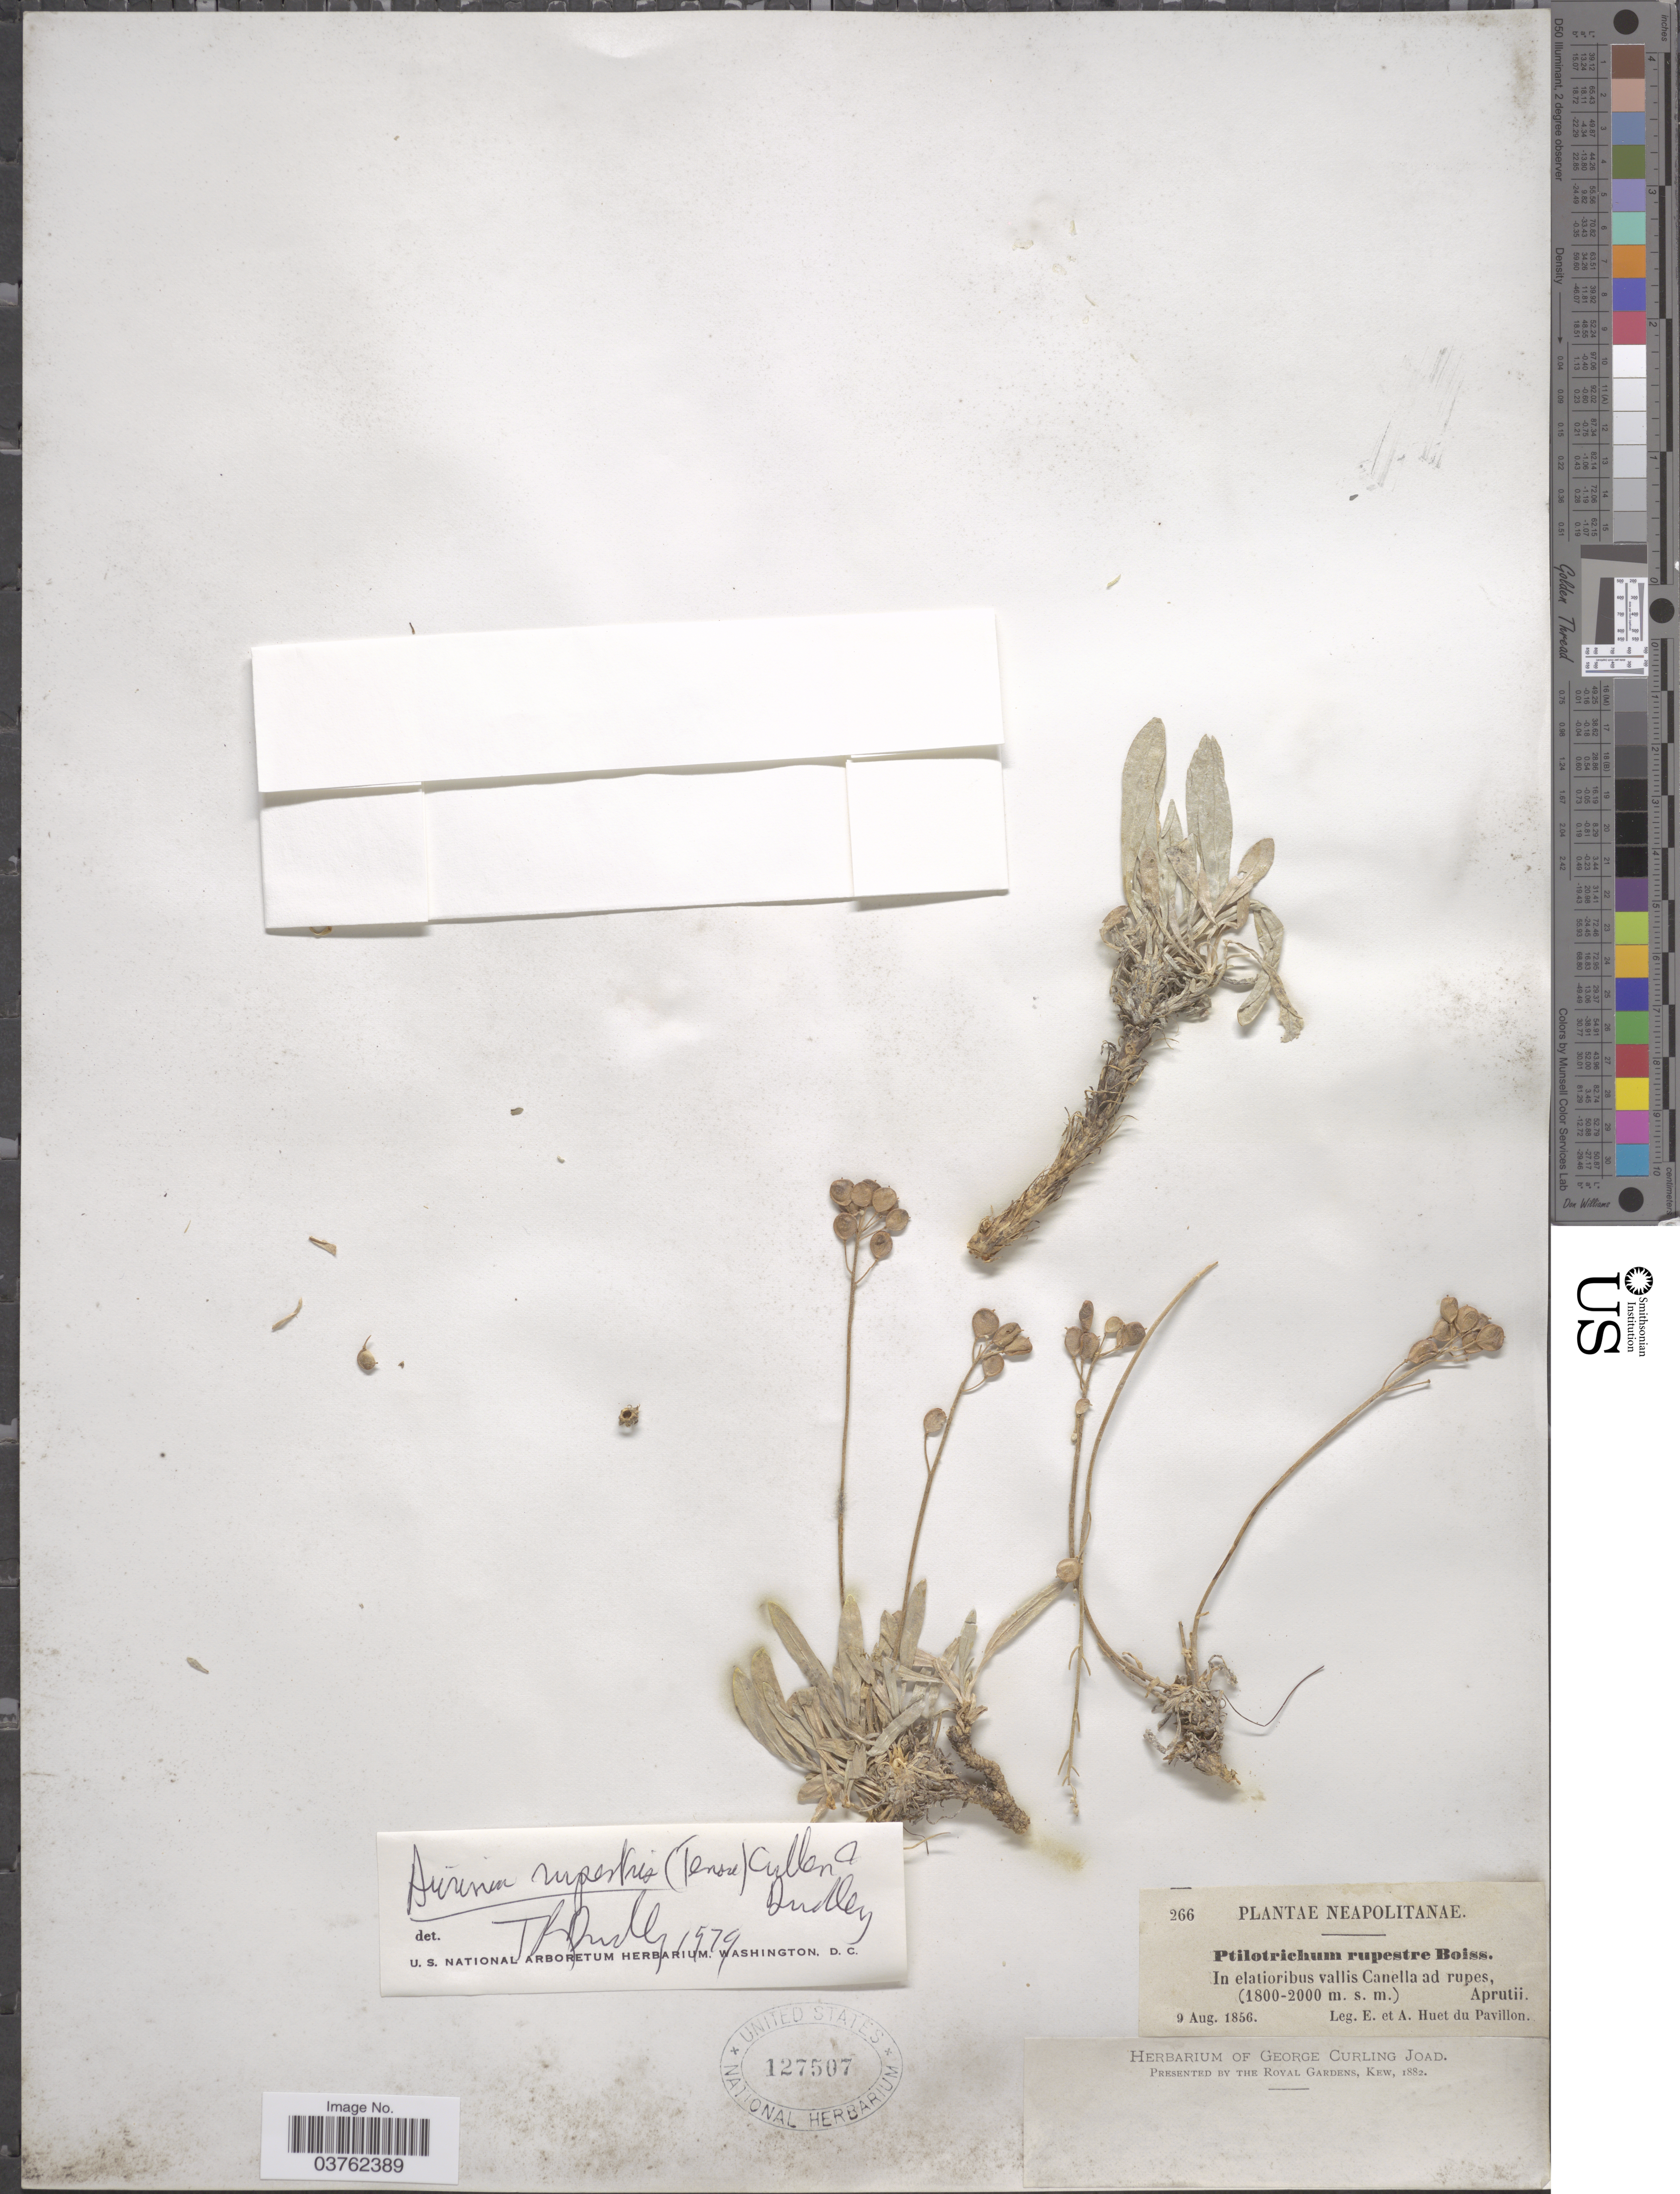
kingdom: Plantae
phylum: Tracheophyta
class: Magnoliopsida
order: Brassicales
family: Brassicaceae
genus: Aurinia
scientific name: Aurinia rupestris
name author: Cullen & T.R. Dudley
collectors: E. Huet du Pavillon & A. Huet du Pavillon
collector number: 266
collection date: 1856-08-09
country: Italy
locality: Neapolitanae. In elatioribus vallis Canella ad rupes, Aprutii.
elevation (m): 1800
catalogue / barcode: US 127507